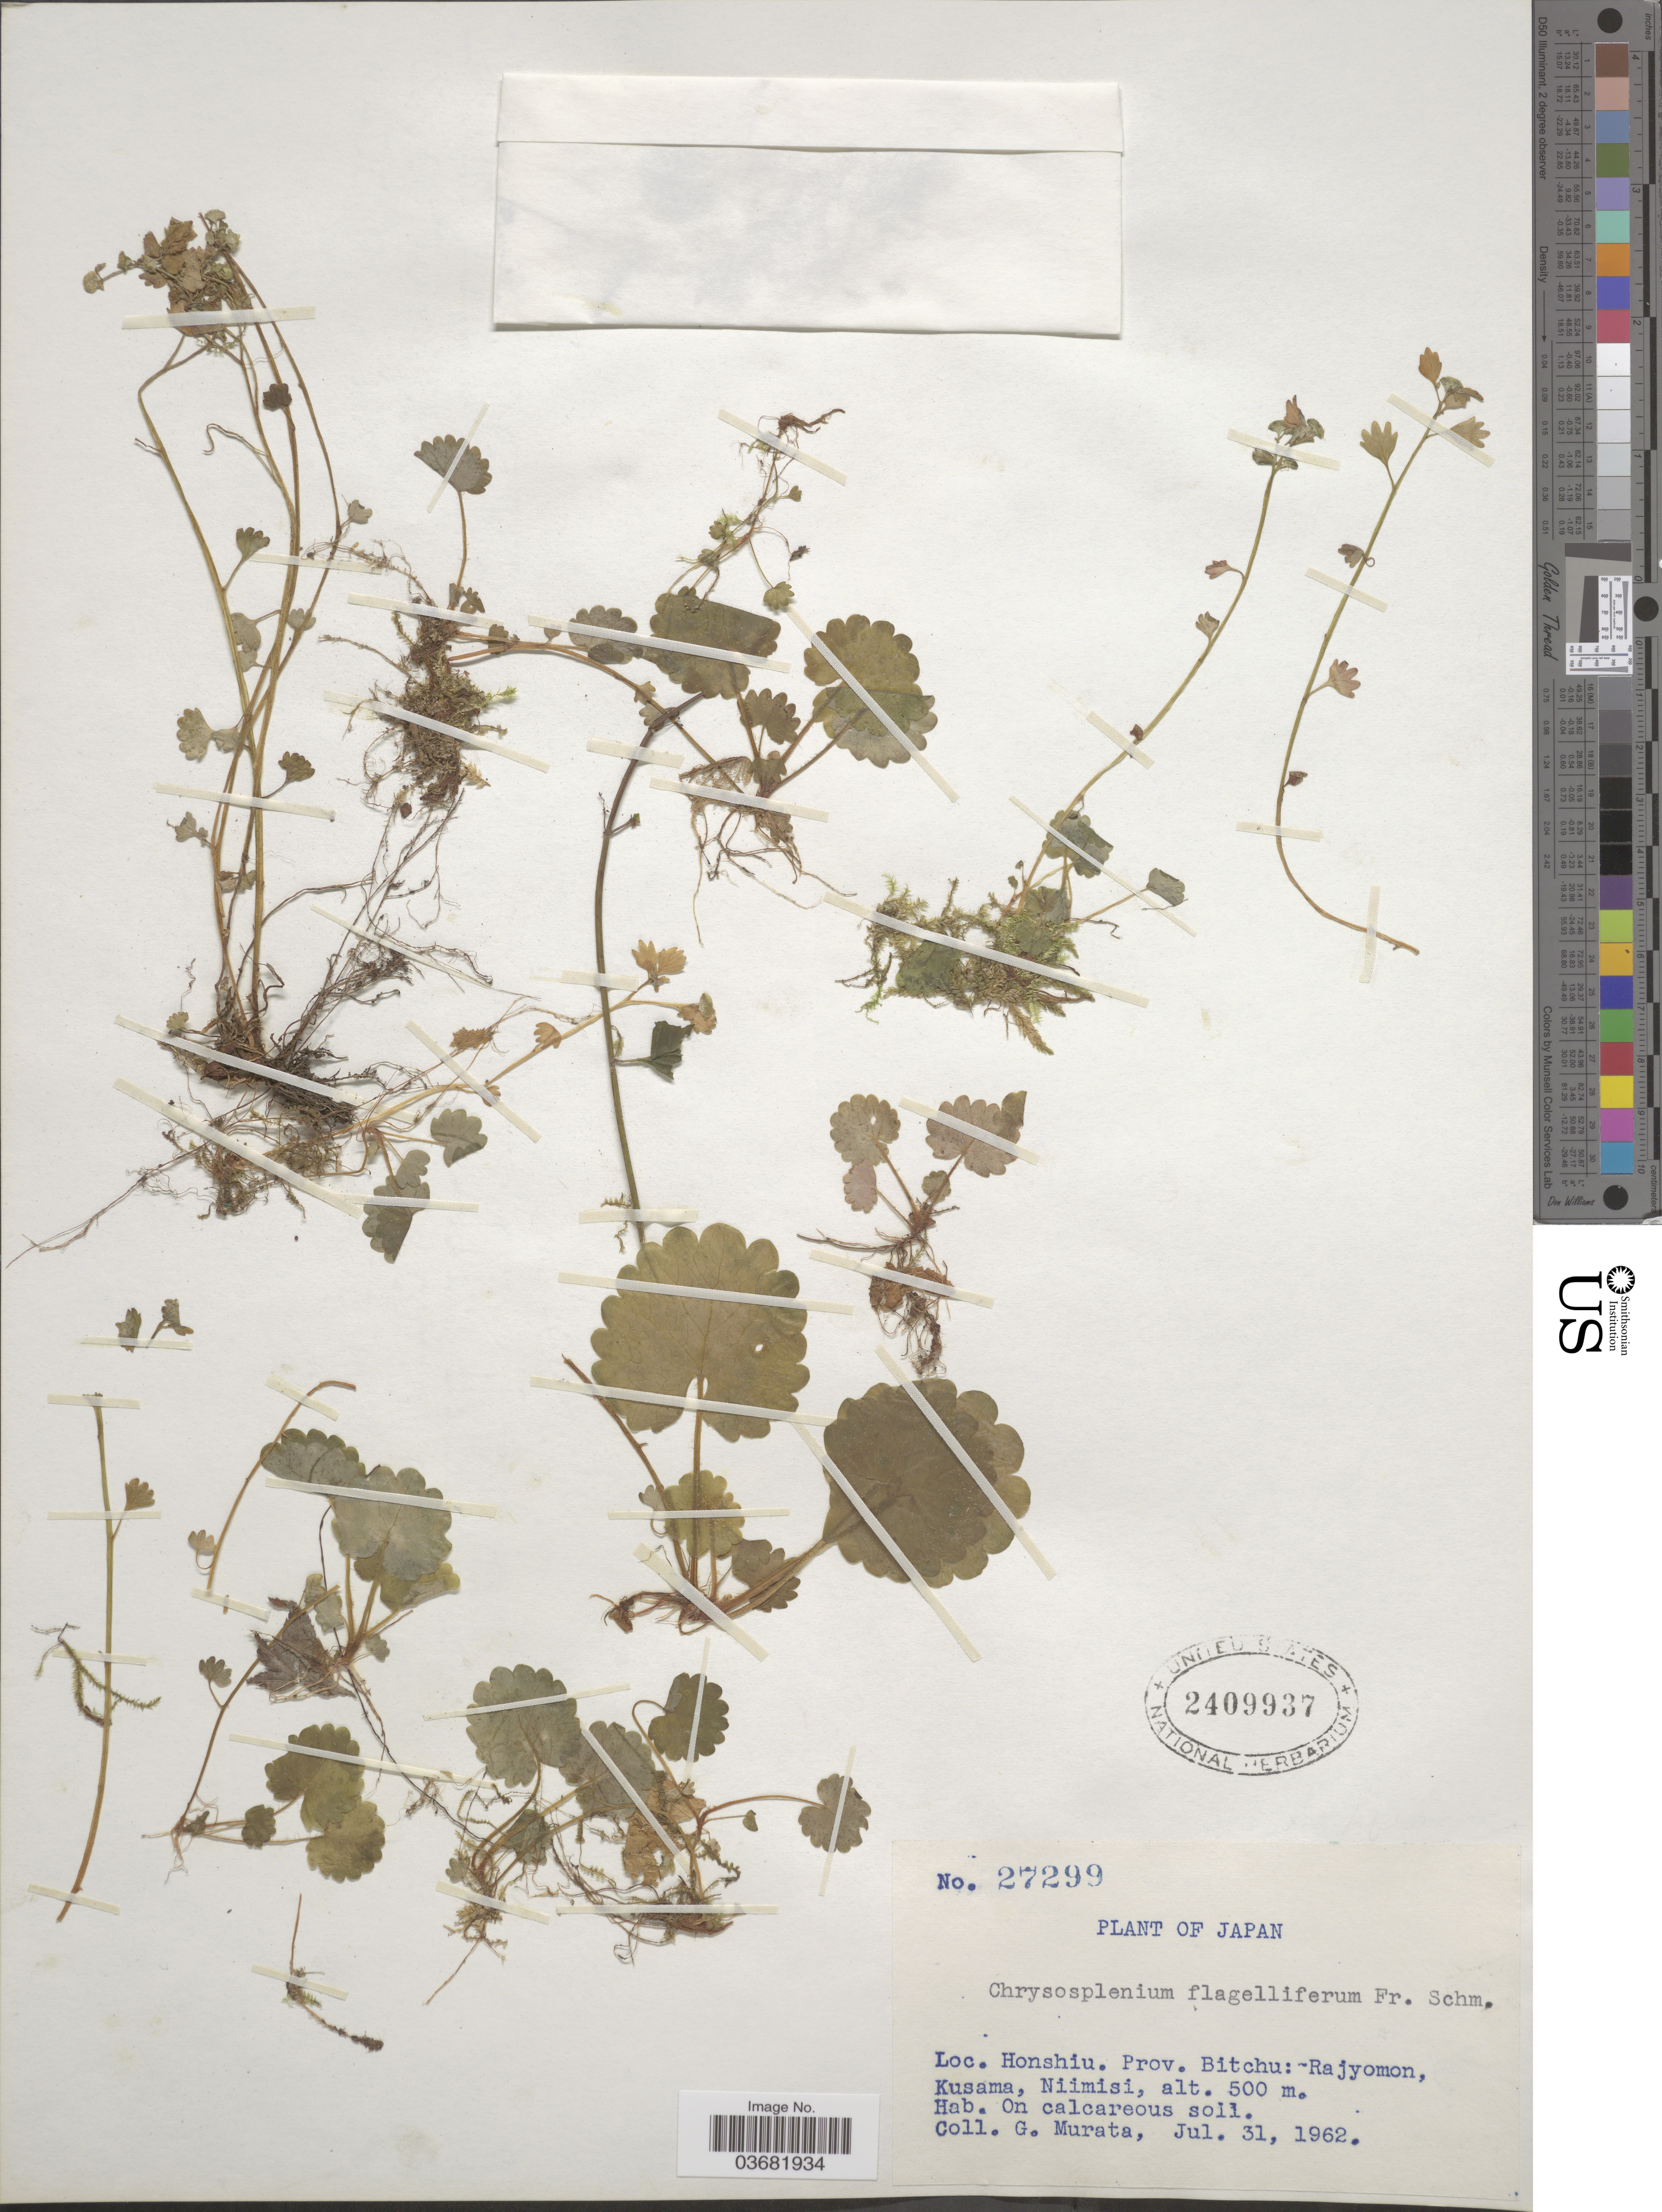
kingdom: Plantae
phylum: Tracheophyta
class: Magnoliopsida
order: Saxifragales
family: Saxifragaceae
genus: Chrysosplenium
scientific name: Chrysosplenium flagelliferum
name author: F. Schmidt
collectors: G. Murata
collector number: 27299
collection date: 1962-07-31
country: Japan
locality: Honshiu. Prov. Bitchu: Rajyomon, Kusama, Niimisi.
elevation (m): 500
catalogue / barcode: US 2409937